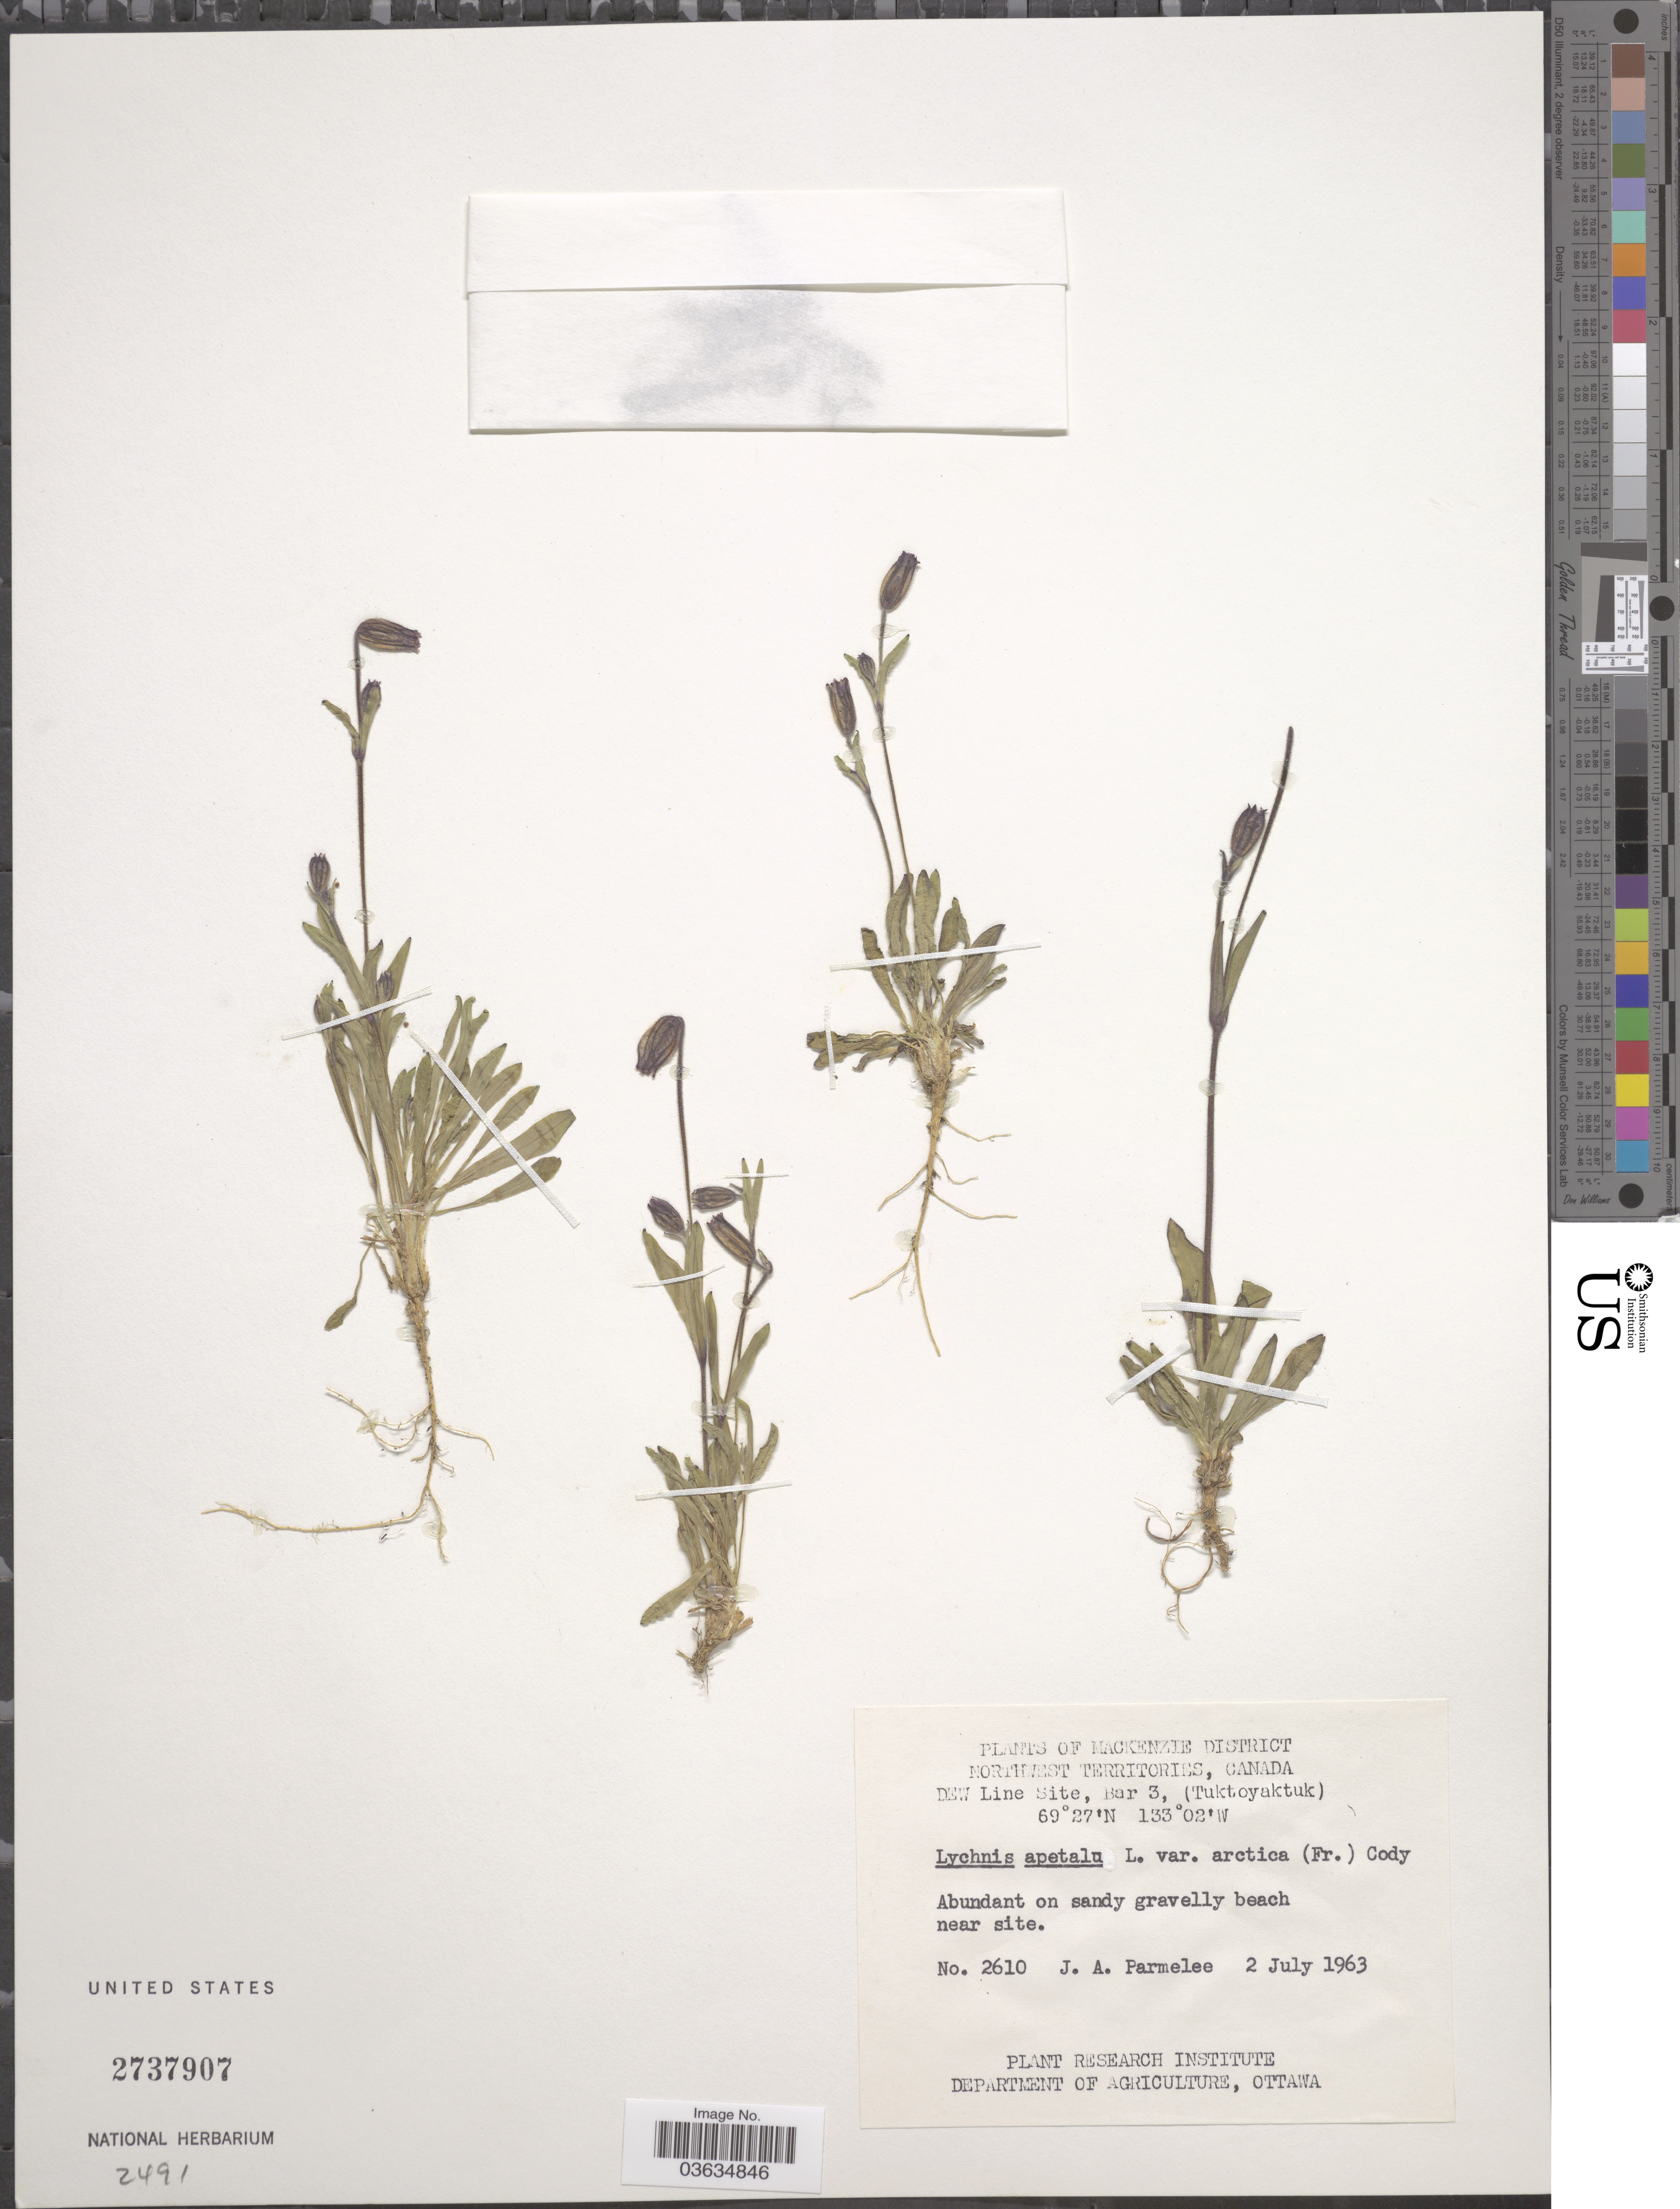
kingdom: Plantae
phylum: Tracheophyta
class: Magnoliopsida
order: Caryophyllales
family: Caryophyllaceae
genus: Silene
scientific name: Silene uralensis subsp. uralensis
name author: (Rupr.) Bocquet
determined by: Strong, Mark T., (BOT), Smithsonian Institution - National Museum of Natural History (UNITED STATES)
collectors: J. A. Parmelee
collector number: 2610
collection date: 1963-07-02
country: Canada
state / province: Northwest Territories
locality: Mackenzie District. DEW Line Site, Bar 3, (Tuktoyaktuk).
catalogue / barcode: US 2737907